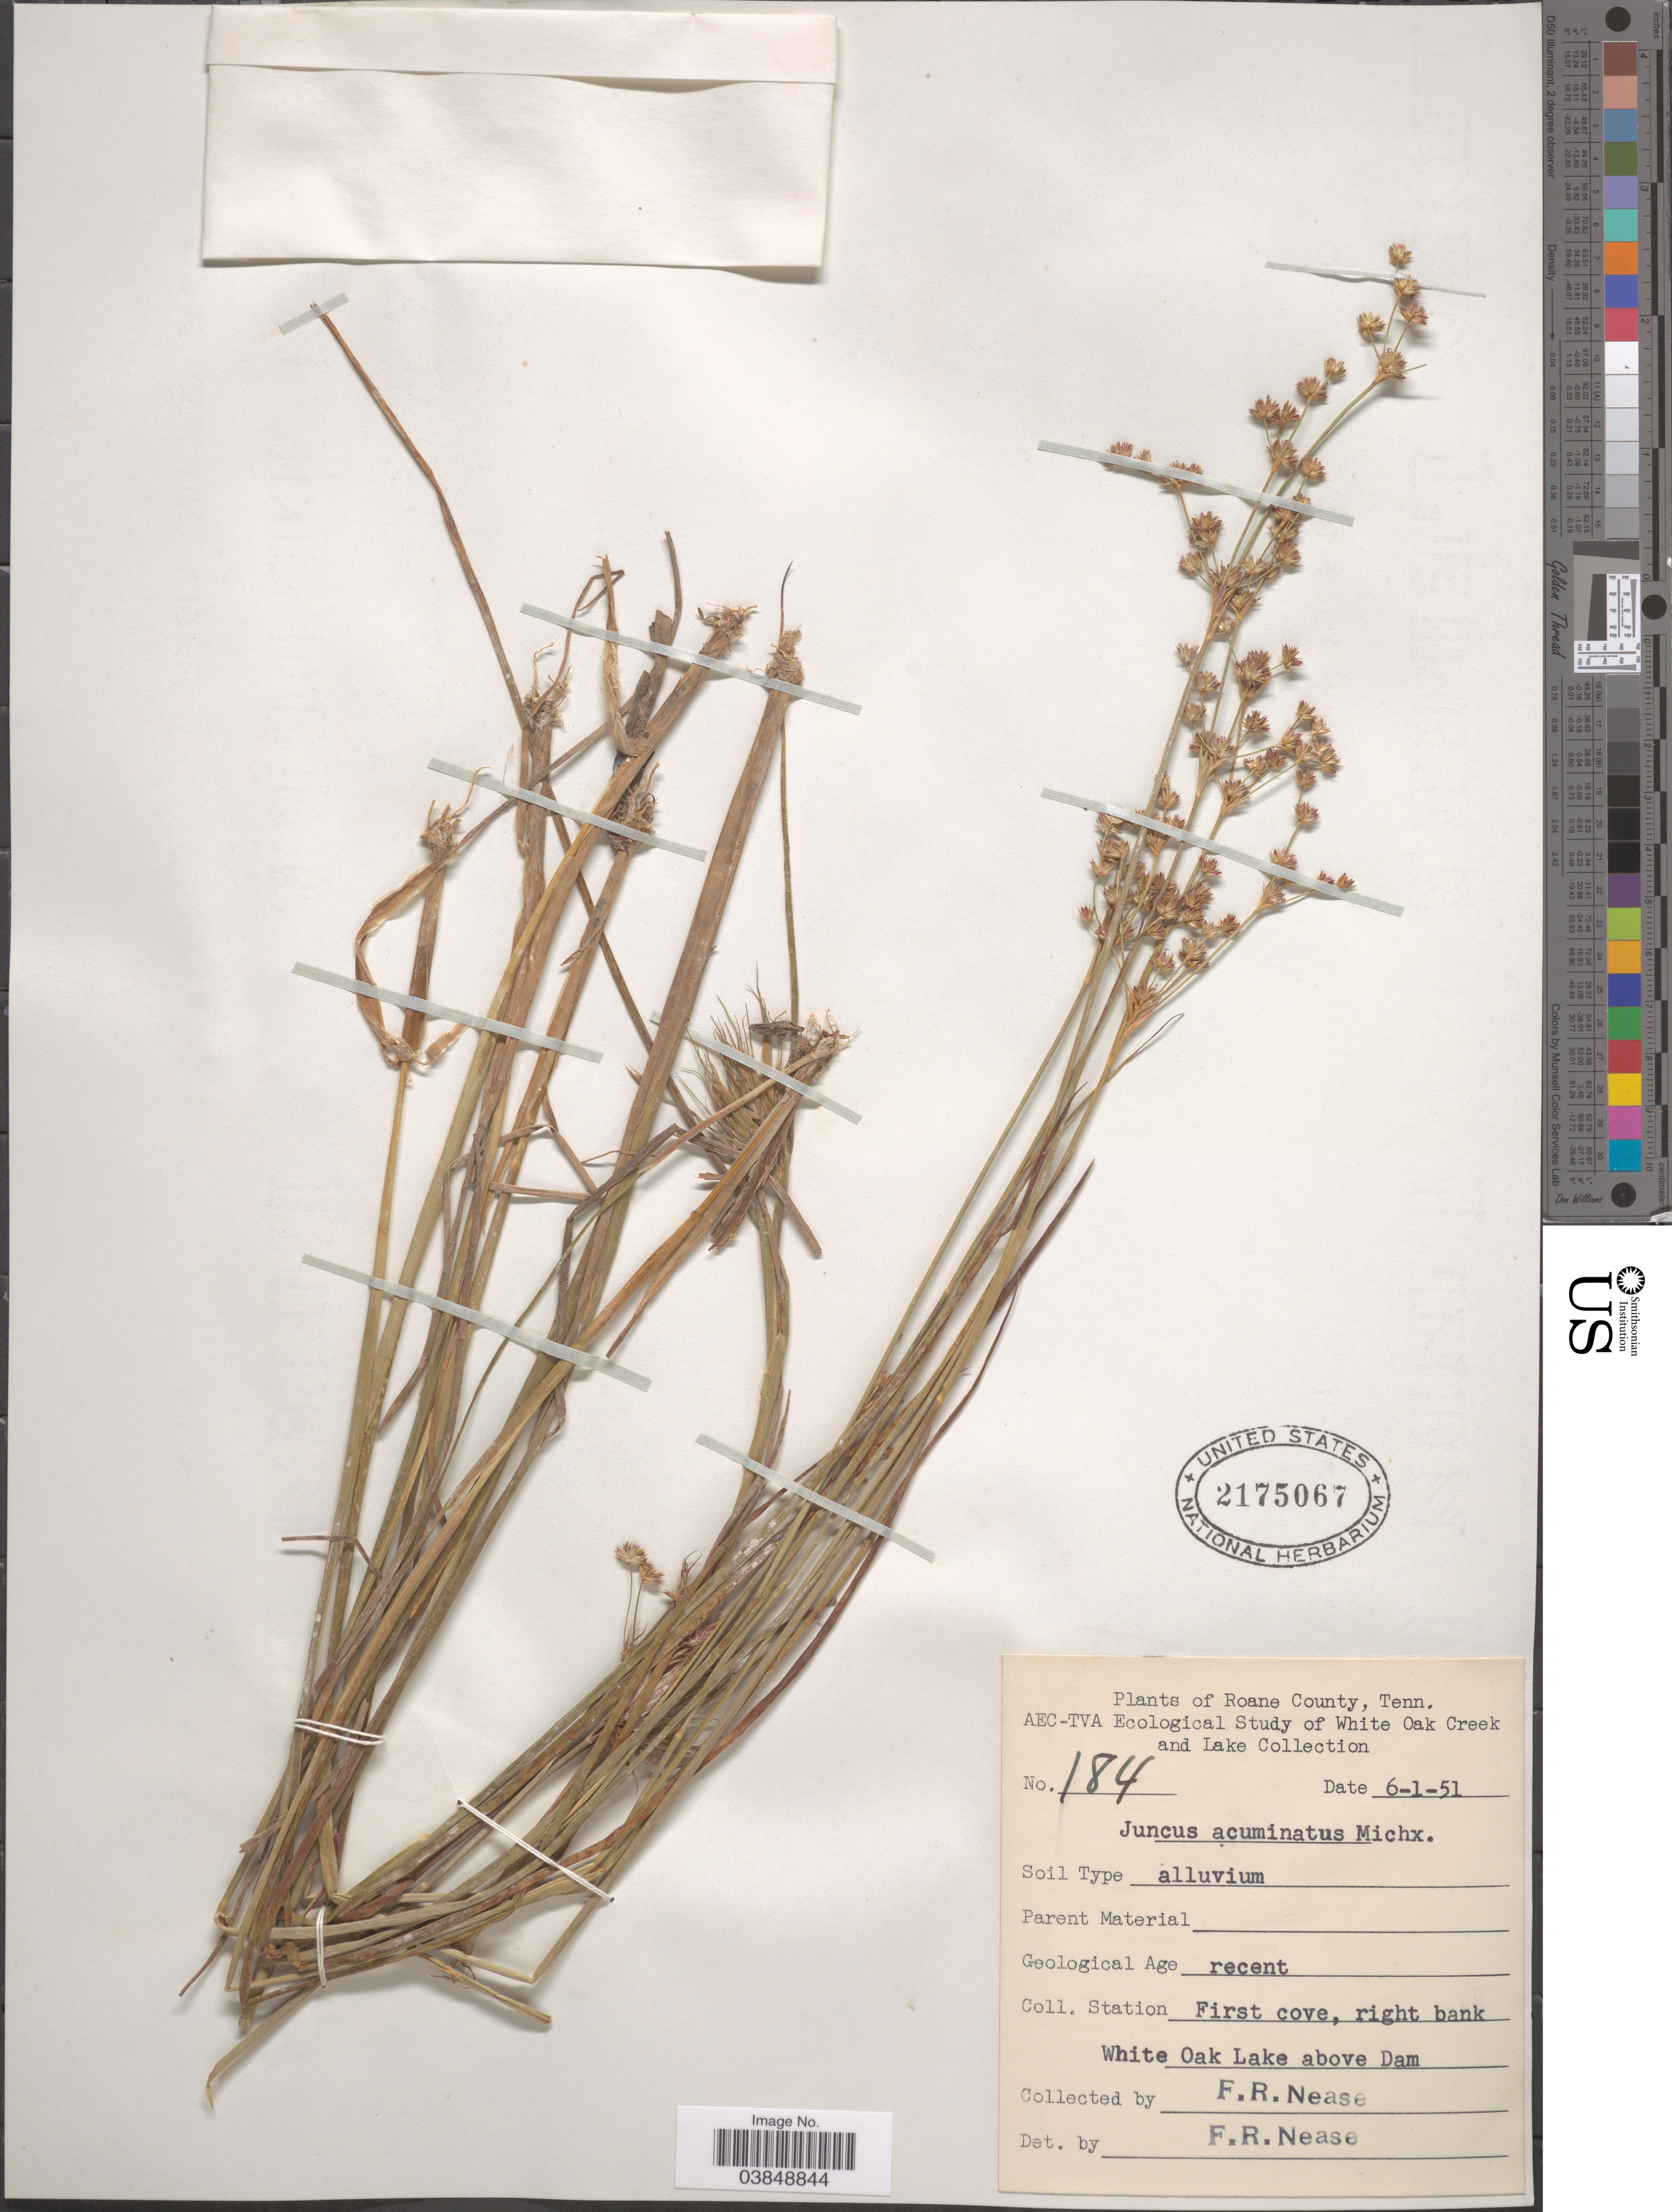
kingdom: Plantae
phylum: Tracheophyta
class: Liliopsida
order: Poales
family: Juncaceae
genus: Juncus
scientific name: Juncus acuminatus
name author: Michx.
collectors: F. Nease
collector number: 184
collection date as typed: Transcribed d/m/y: 1/6/51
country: United States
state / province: Tennessee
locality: Roane County. Station First cove, right bank. White Oak Lake above Dam.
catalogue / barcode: US 2175067